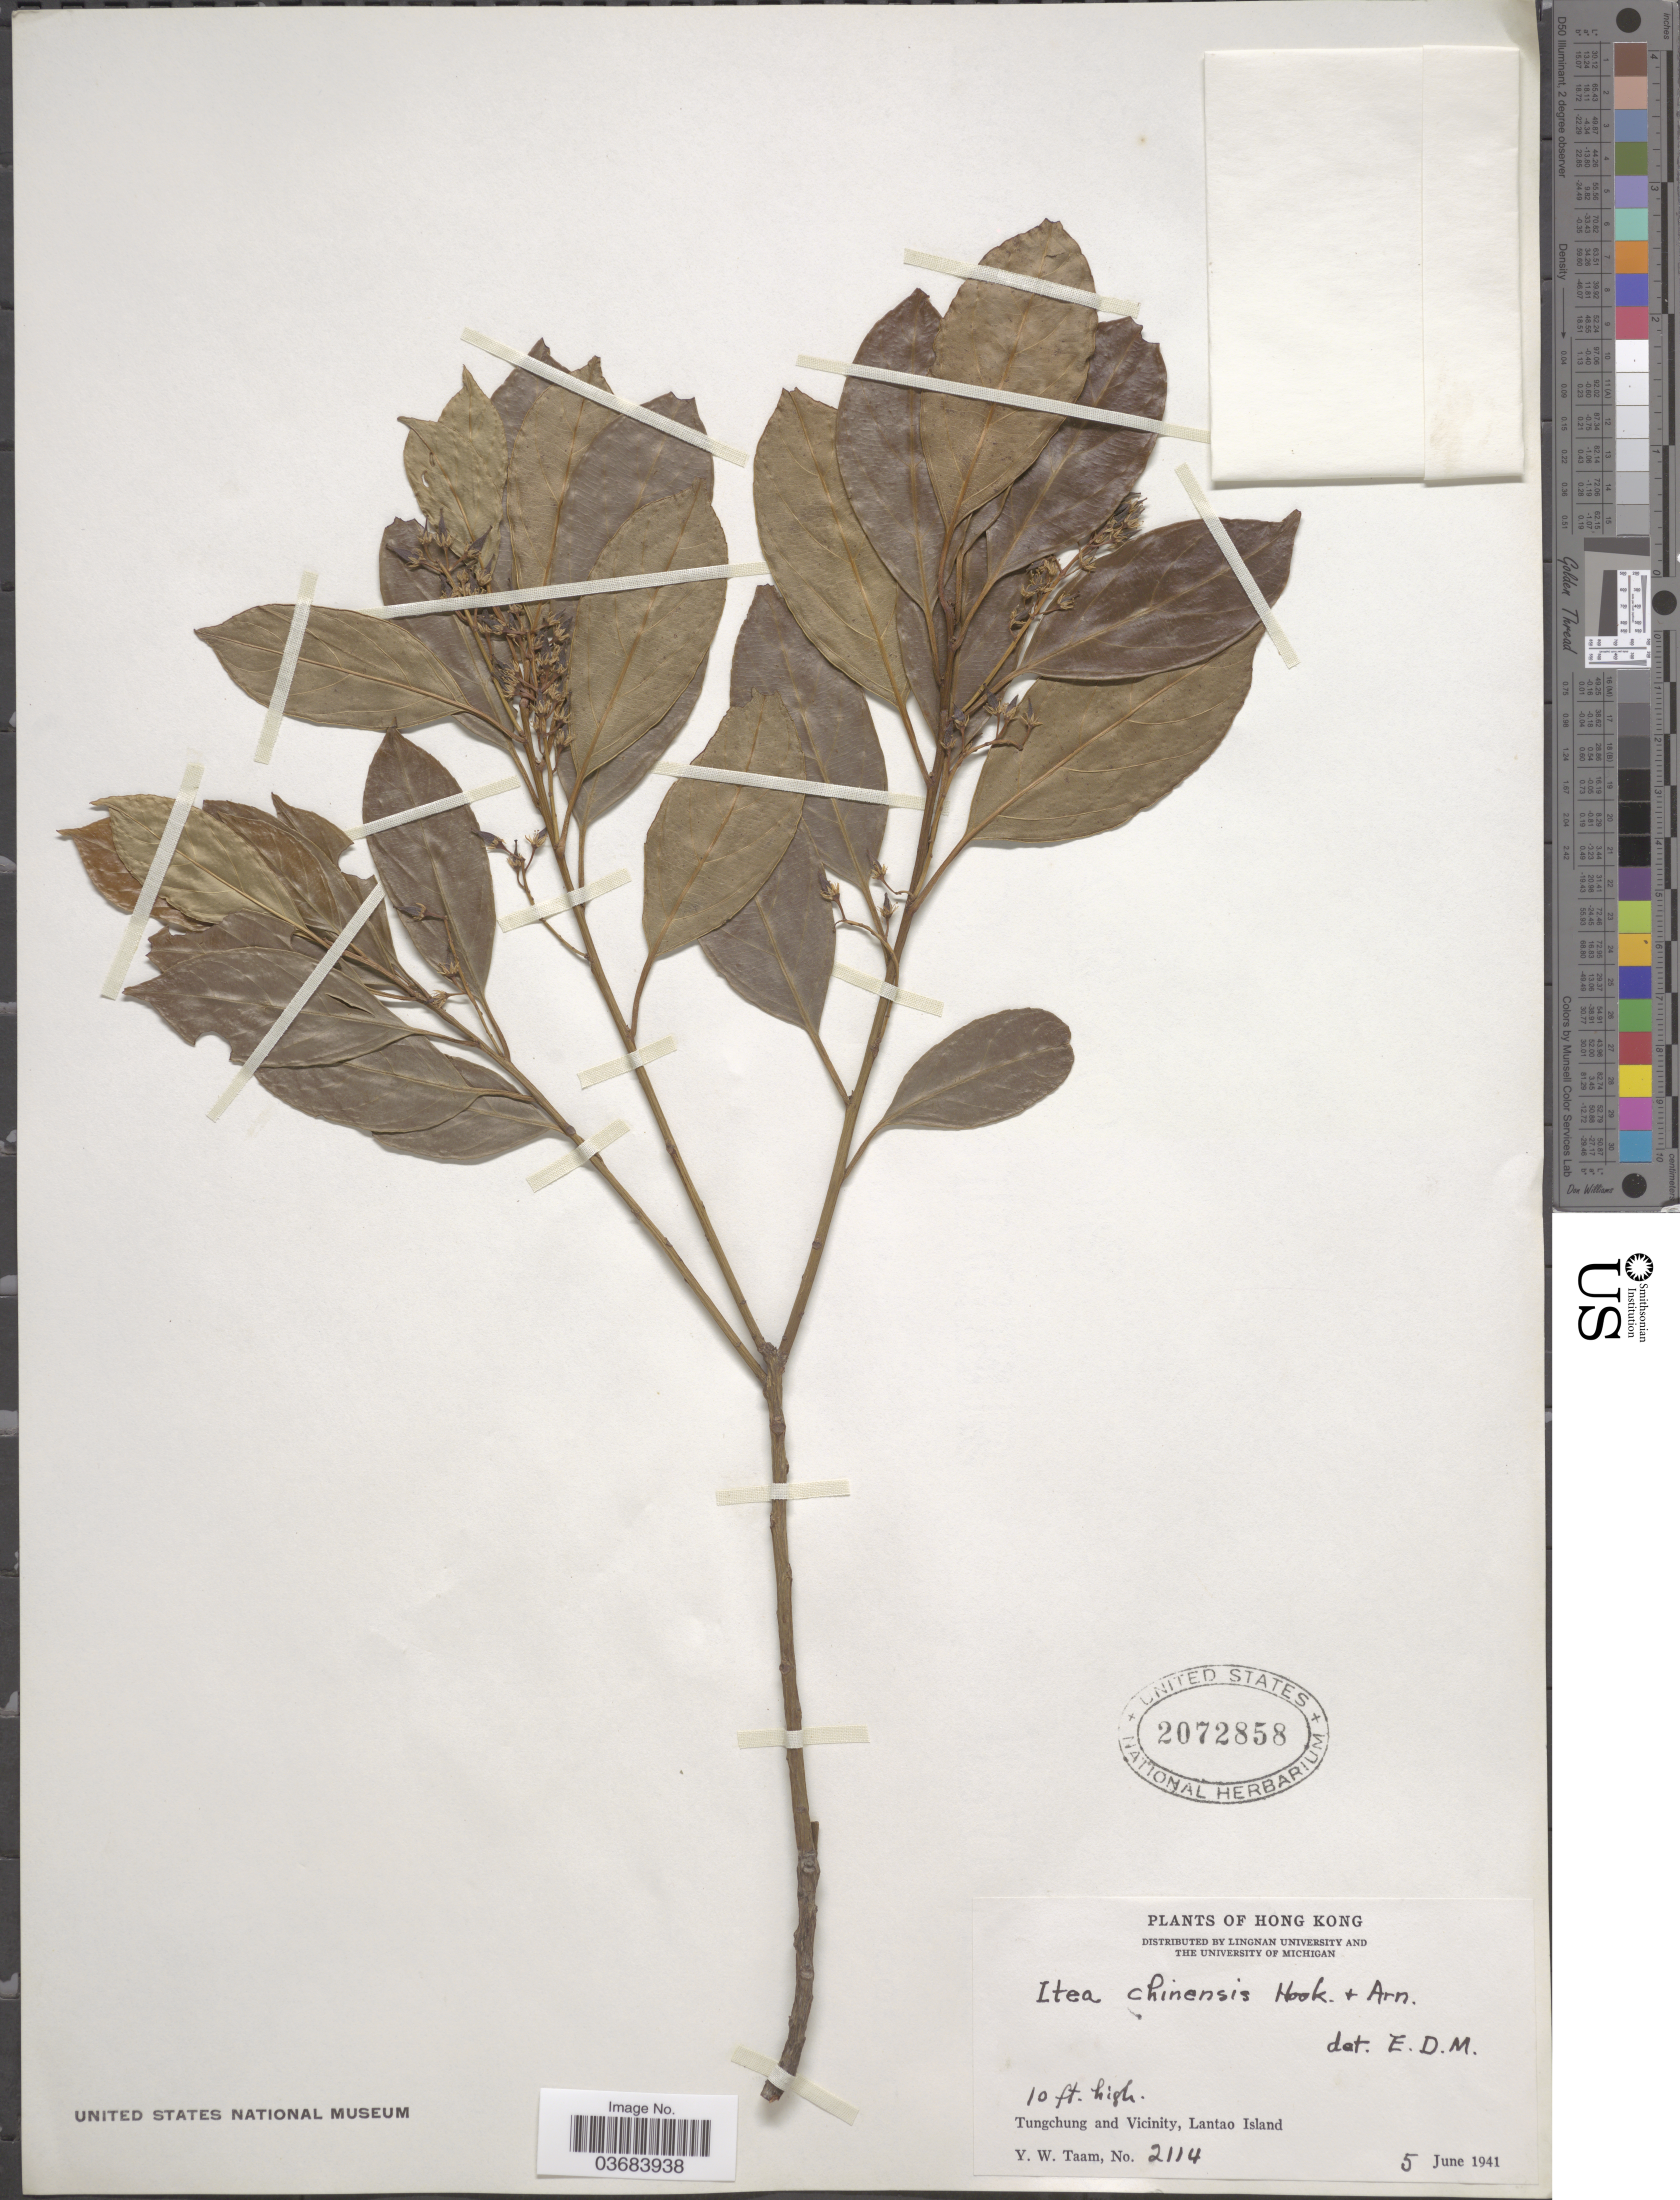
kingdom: Plantae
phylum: Tracheophyta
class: Magnoliopsida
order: Saxifragales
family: Iteaceae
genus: Itea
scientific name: Itea chinensis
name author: W. Hook. & H.J. Arn.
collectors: Y. W. Taam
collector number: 2114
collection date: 1941-06-05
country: China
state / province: Hong Kong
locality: Tungchung and Vicinity, Lantao Island.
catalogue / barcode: US 2072858